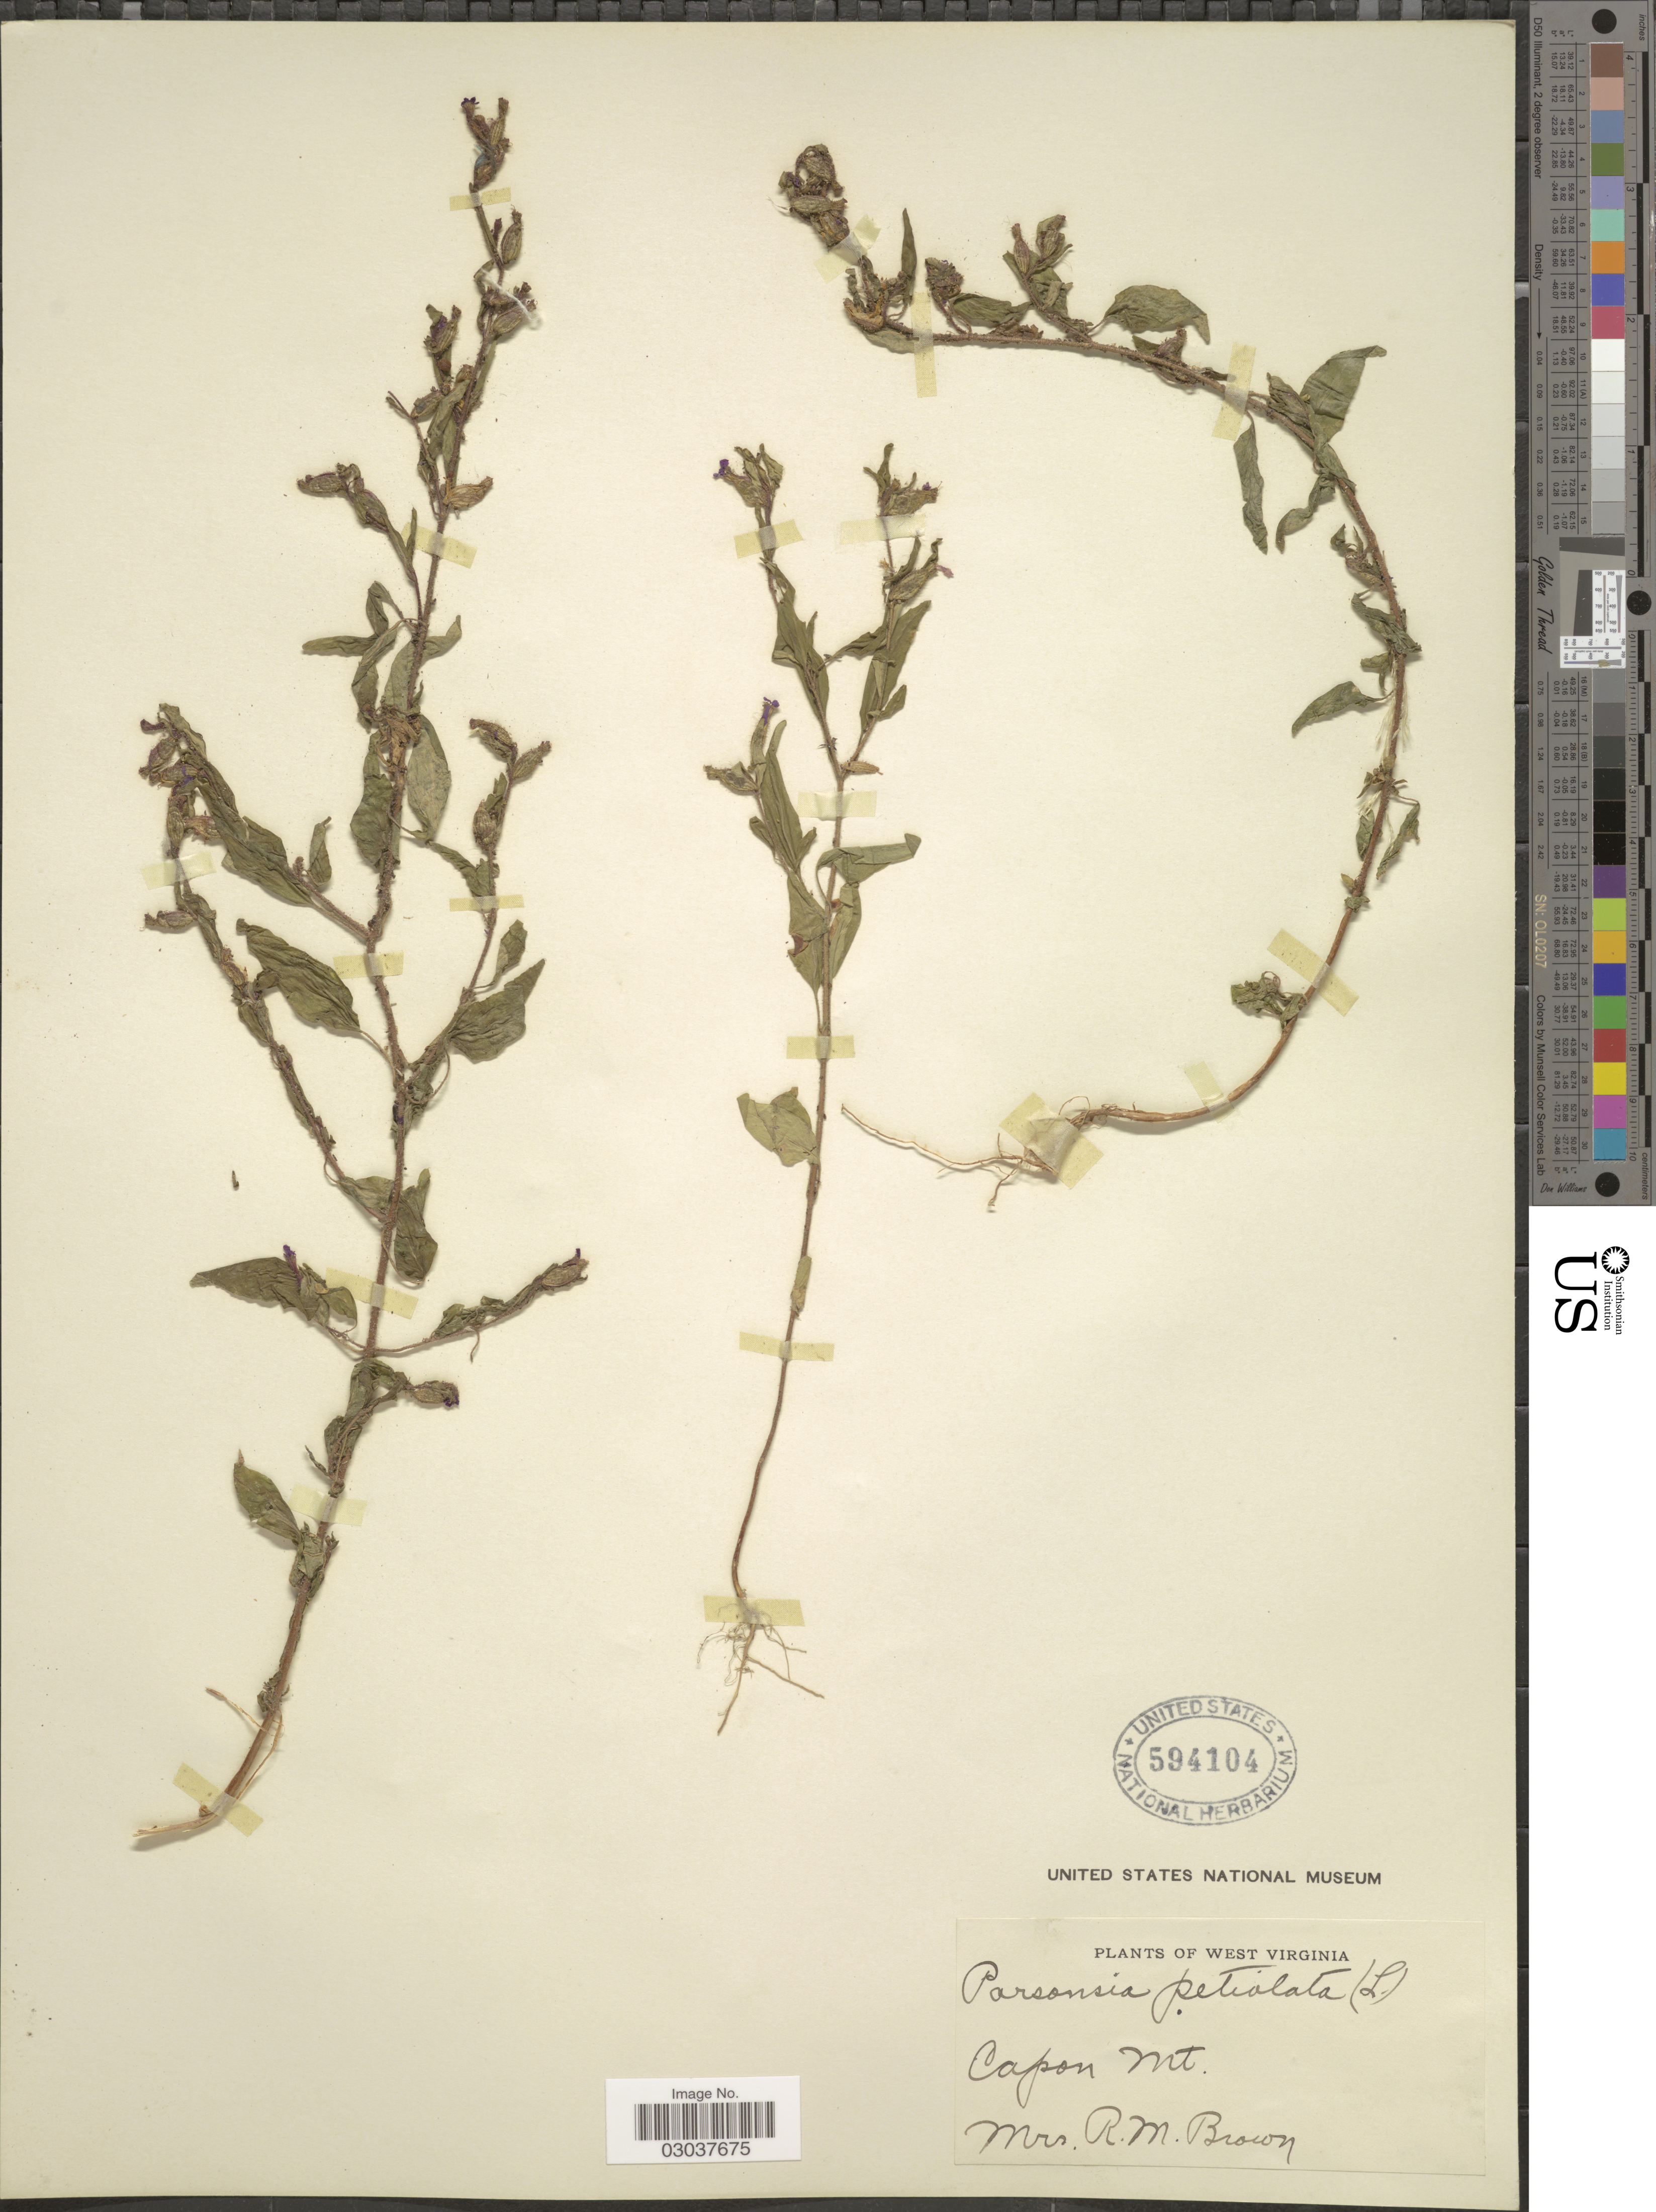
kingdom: Plantae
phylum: Tracheophyta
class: Magnoliopsida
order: Myrtales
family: Lythraceae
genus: Cuphea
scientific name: Cuphea petiolata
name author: Pohl ex Koehne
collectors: R. Brown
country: United States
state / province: West Virginia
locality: Capon Mt.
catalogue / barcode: US 594104